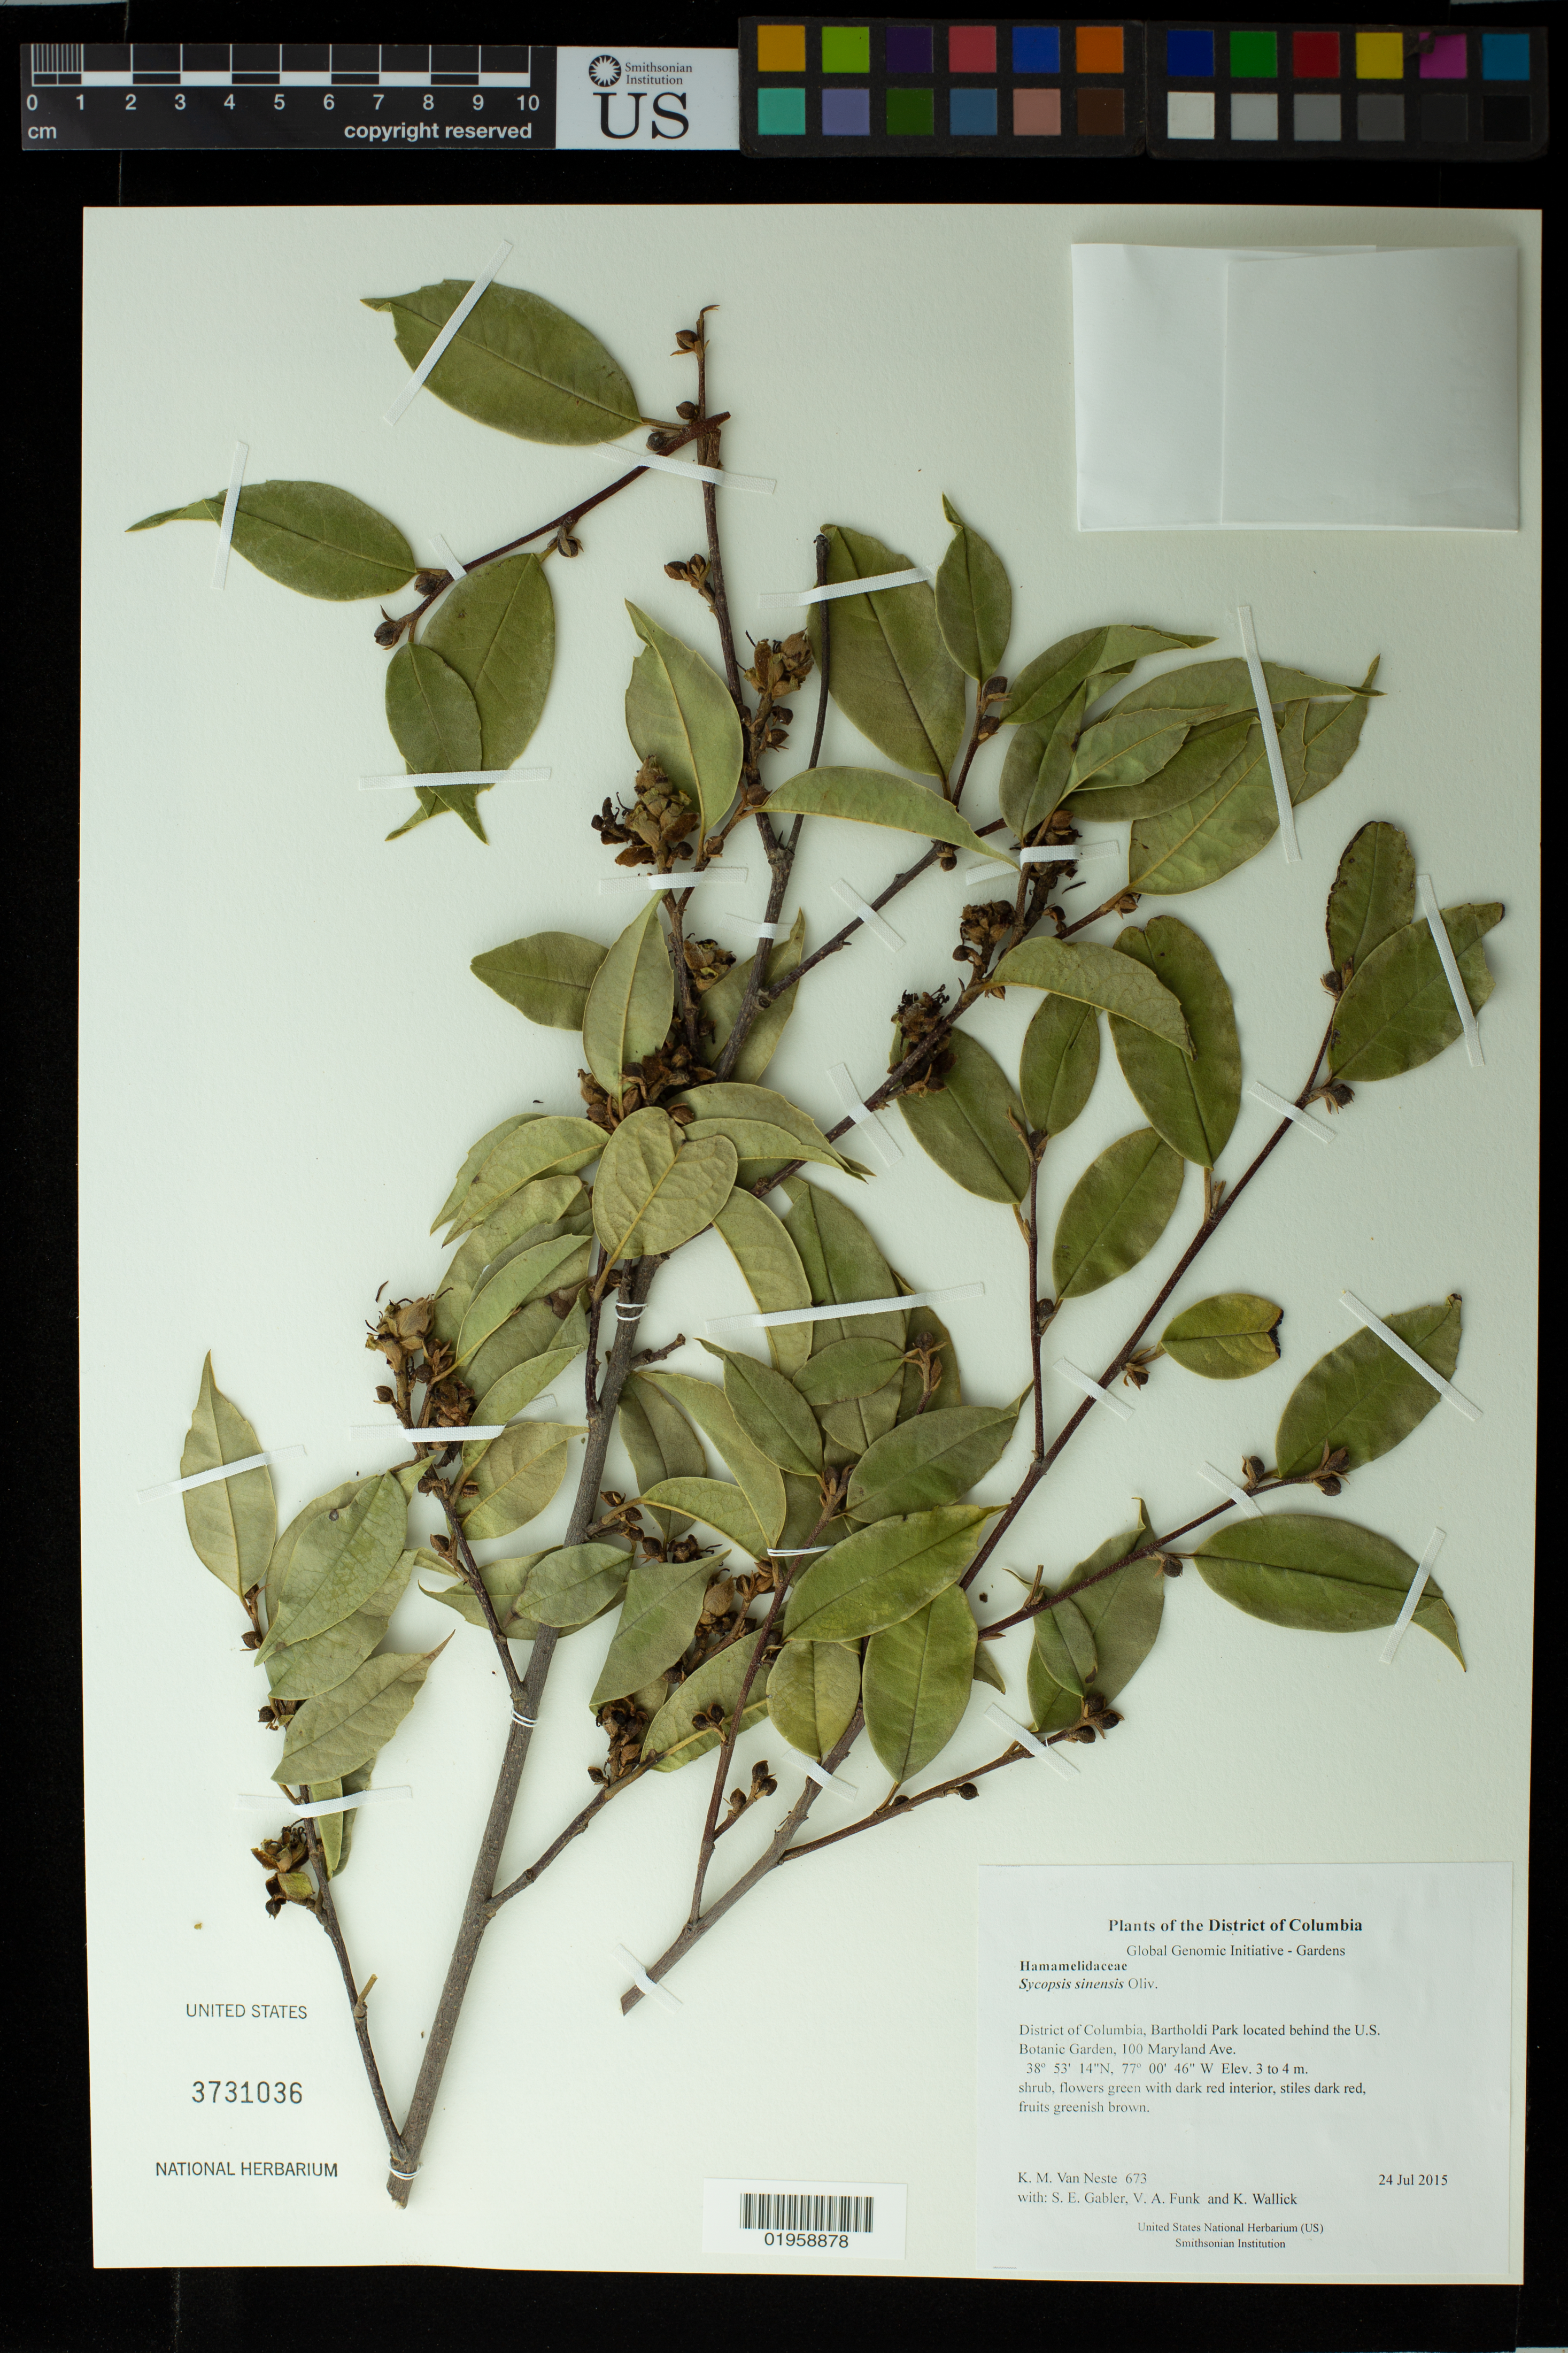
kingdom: Plantae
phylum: Tracheophyta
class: Magnoliopsida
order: Saxifragales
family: Hamamelidaceae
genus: Sycopsis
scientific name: Sycopsis sinensis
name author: Oliv.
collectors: K. M. Van Neste, S. E. Gabler, V. Funk & K. Wallick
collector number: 673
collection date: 2015-07-24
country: United States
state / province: District of Columbia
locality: Bartholdi Park located behind the U.S. Botanic Garden, 100 Maryland Ave.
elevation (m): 3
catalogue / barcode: US 3731036